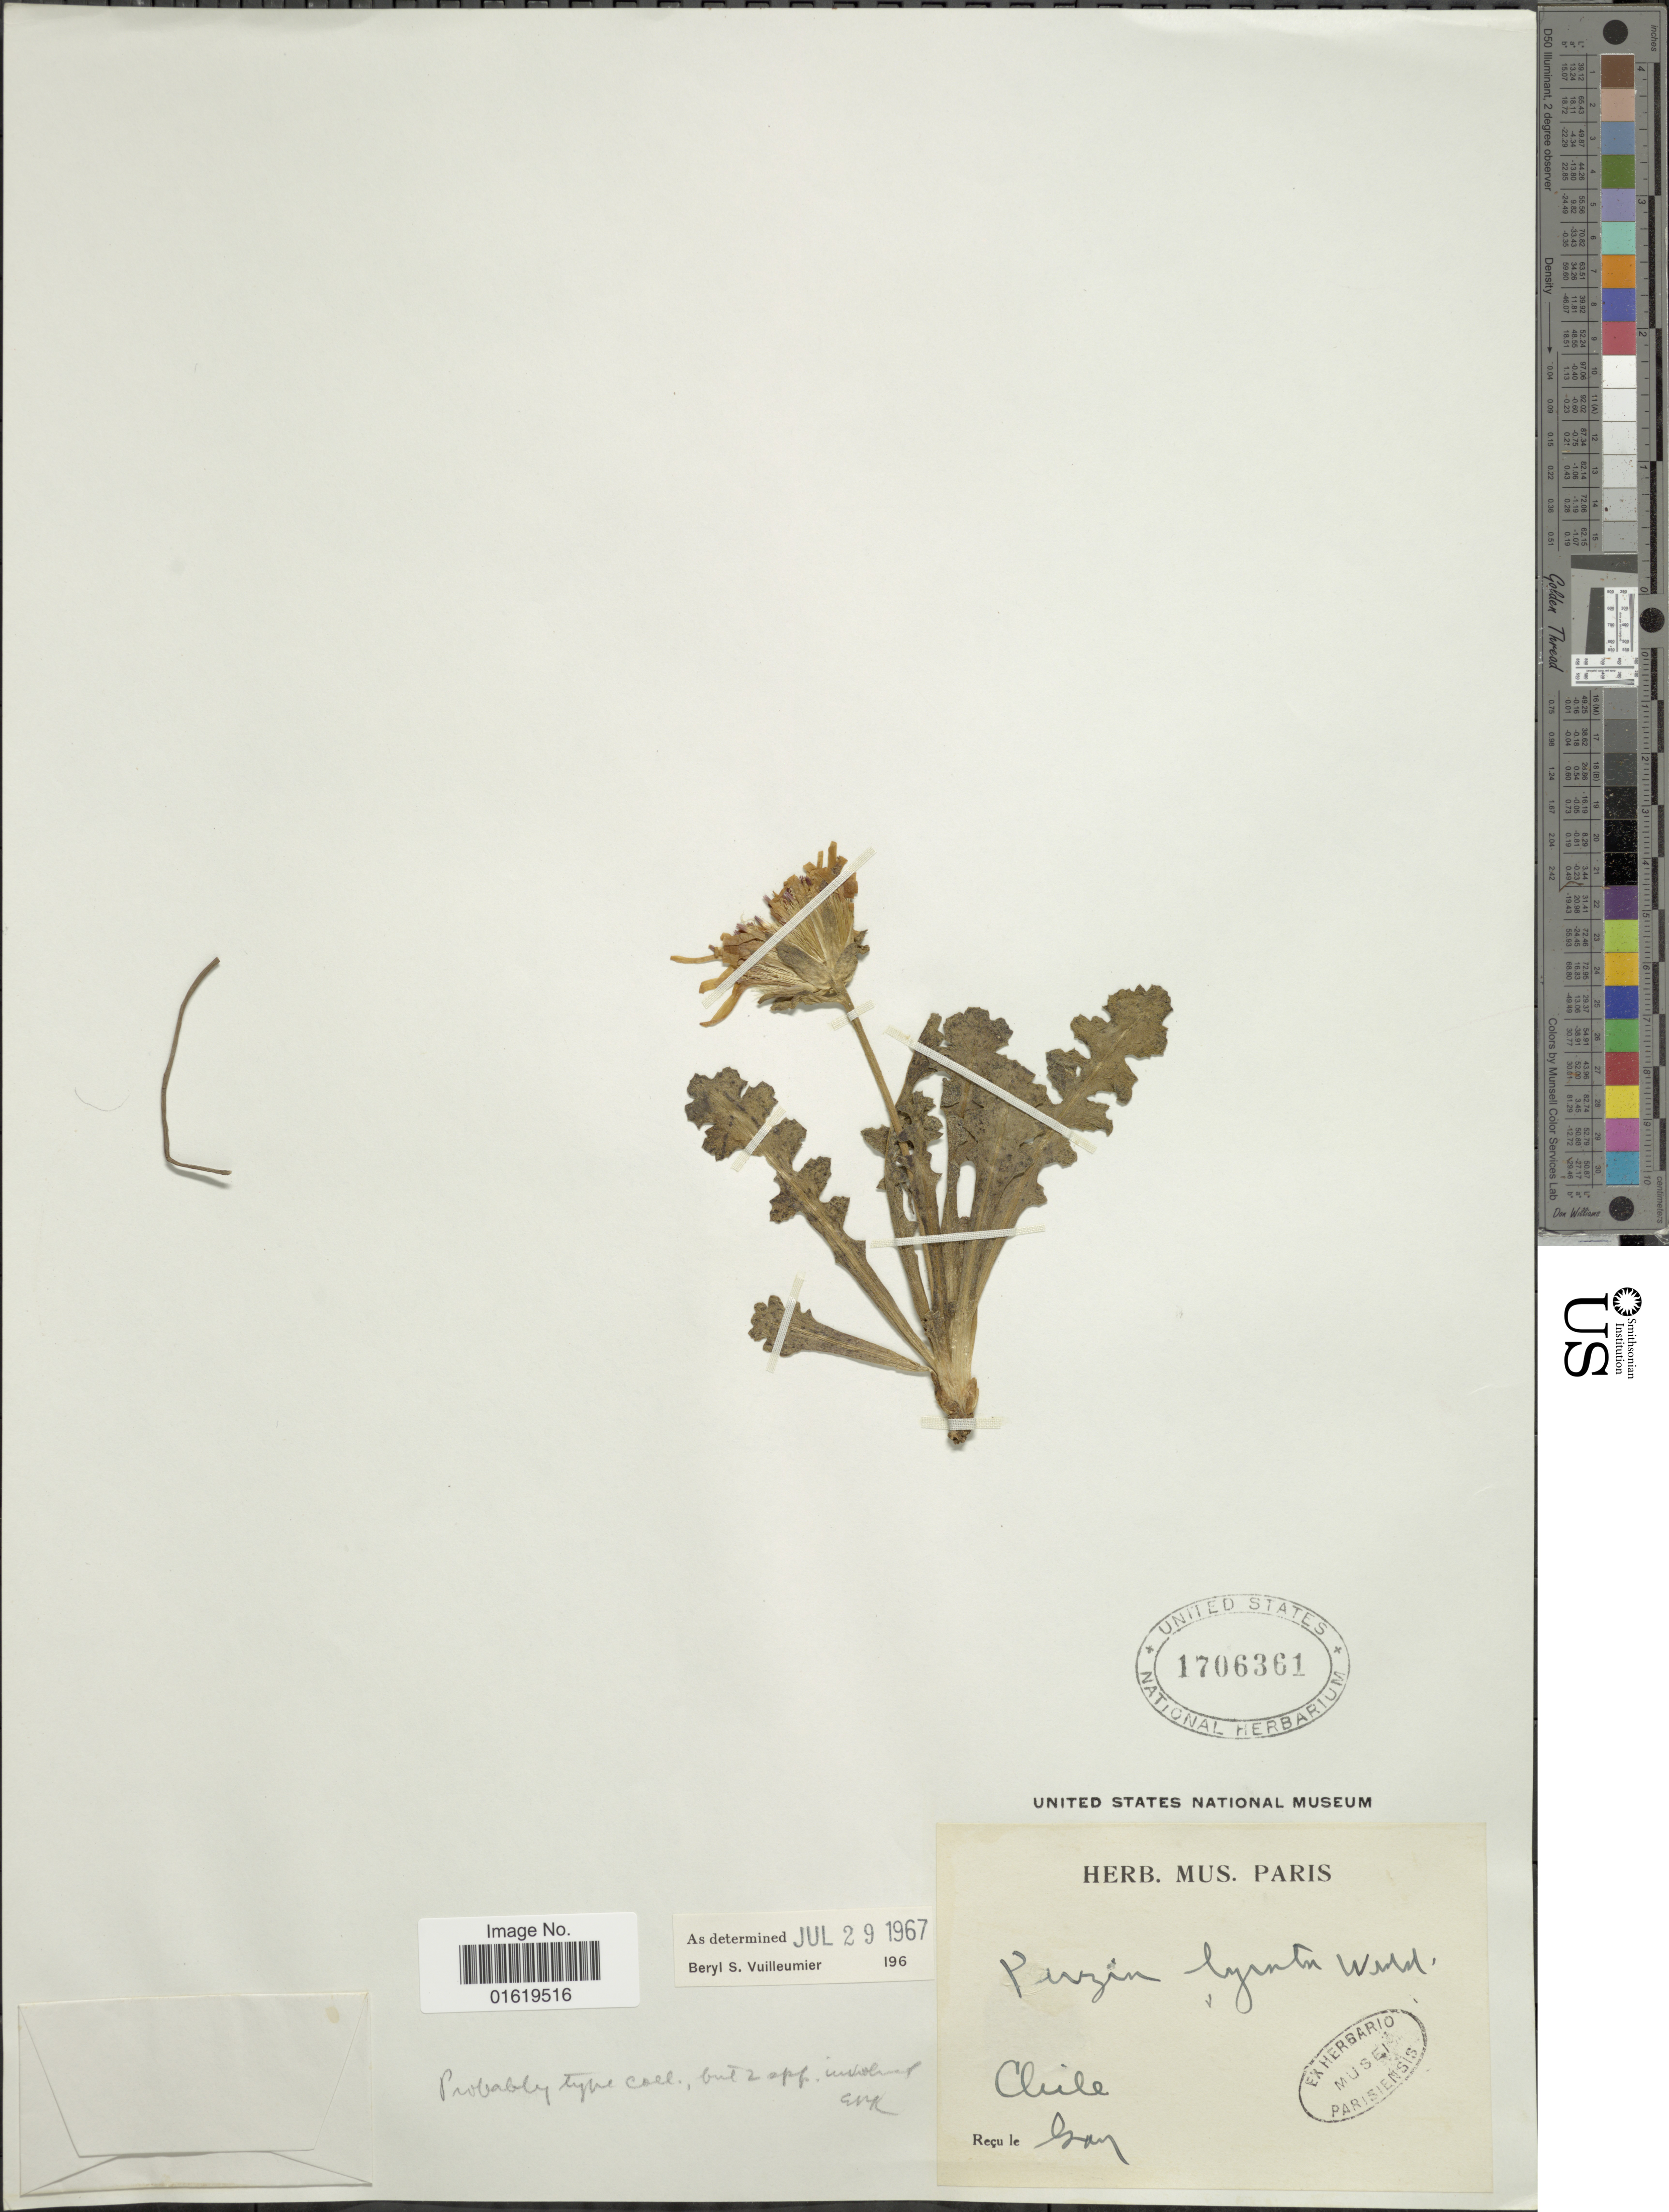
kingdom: Plantae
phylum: Tracheophyta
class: Magnoliopsida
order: Asterales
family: Asteraceae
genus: Perezia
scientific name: Perezia lyrata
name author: Wedd.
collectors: -- Gay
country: Chile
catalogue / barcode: US 1706361